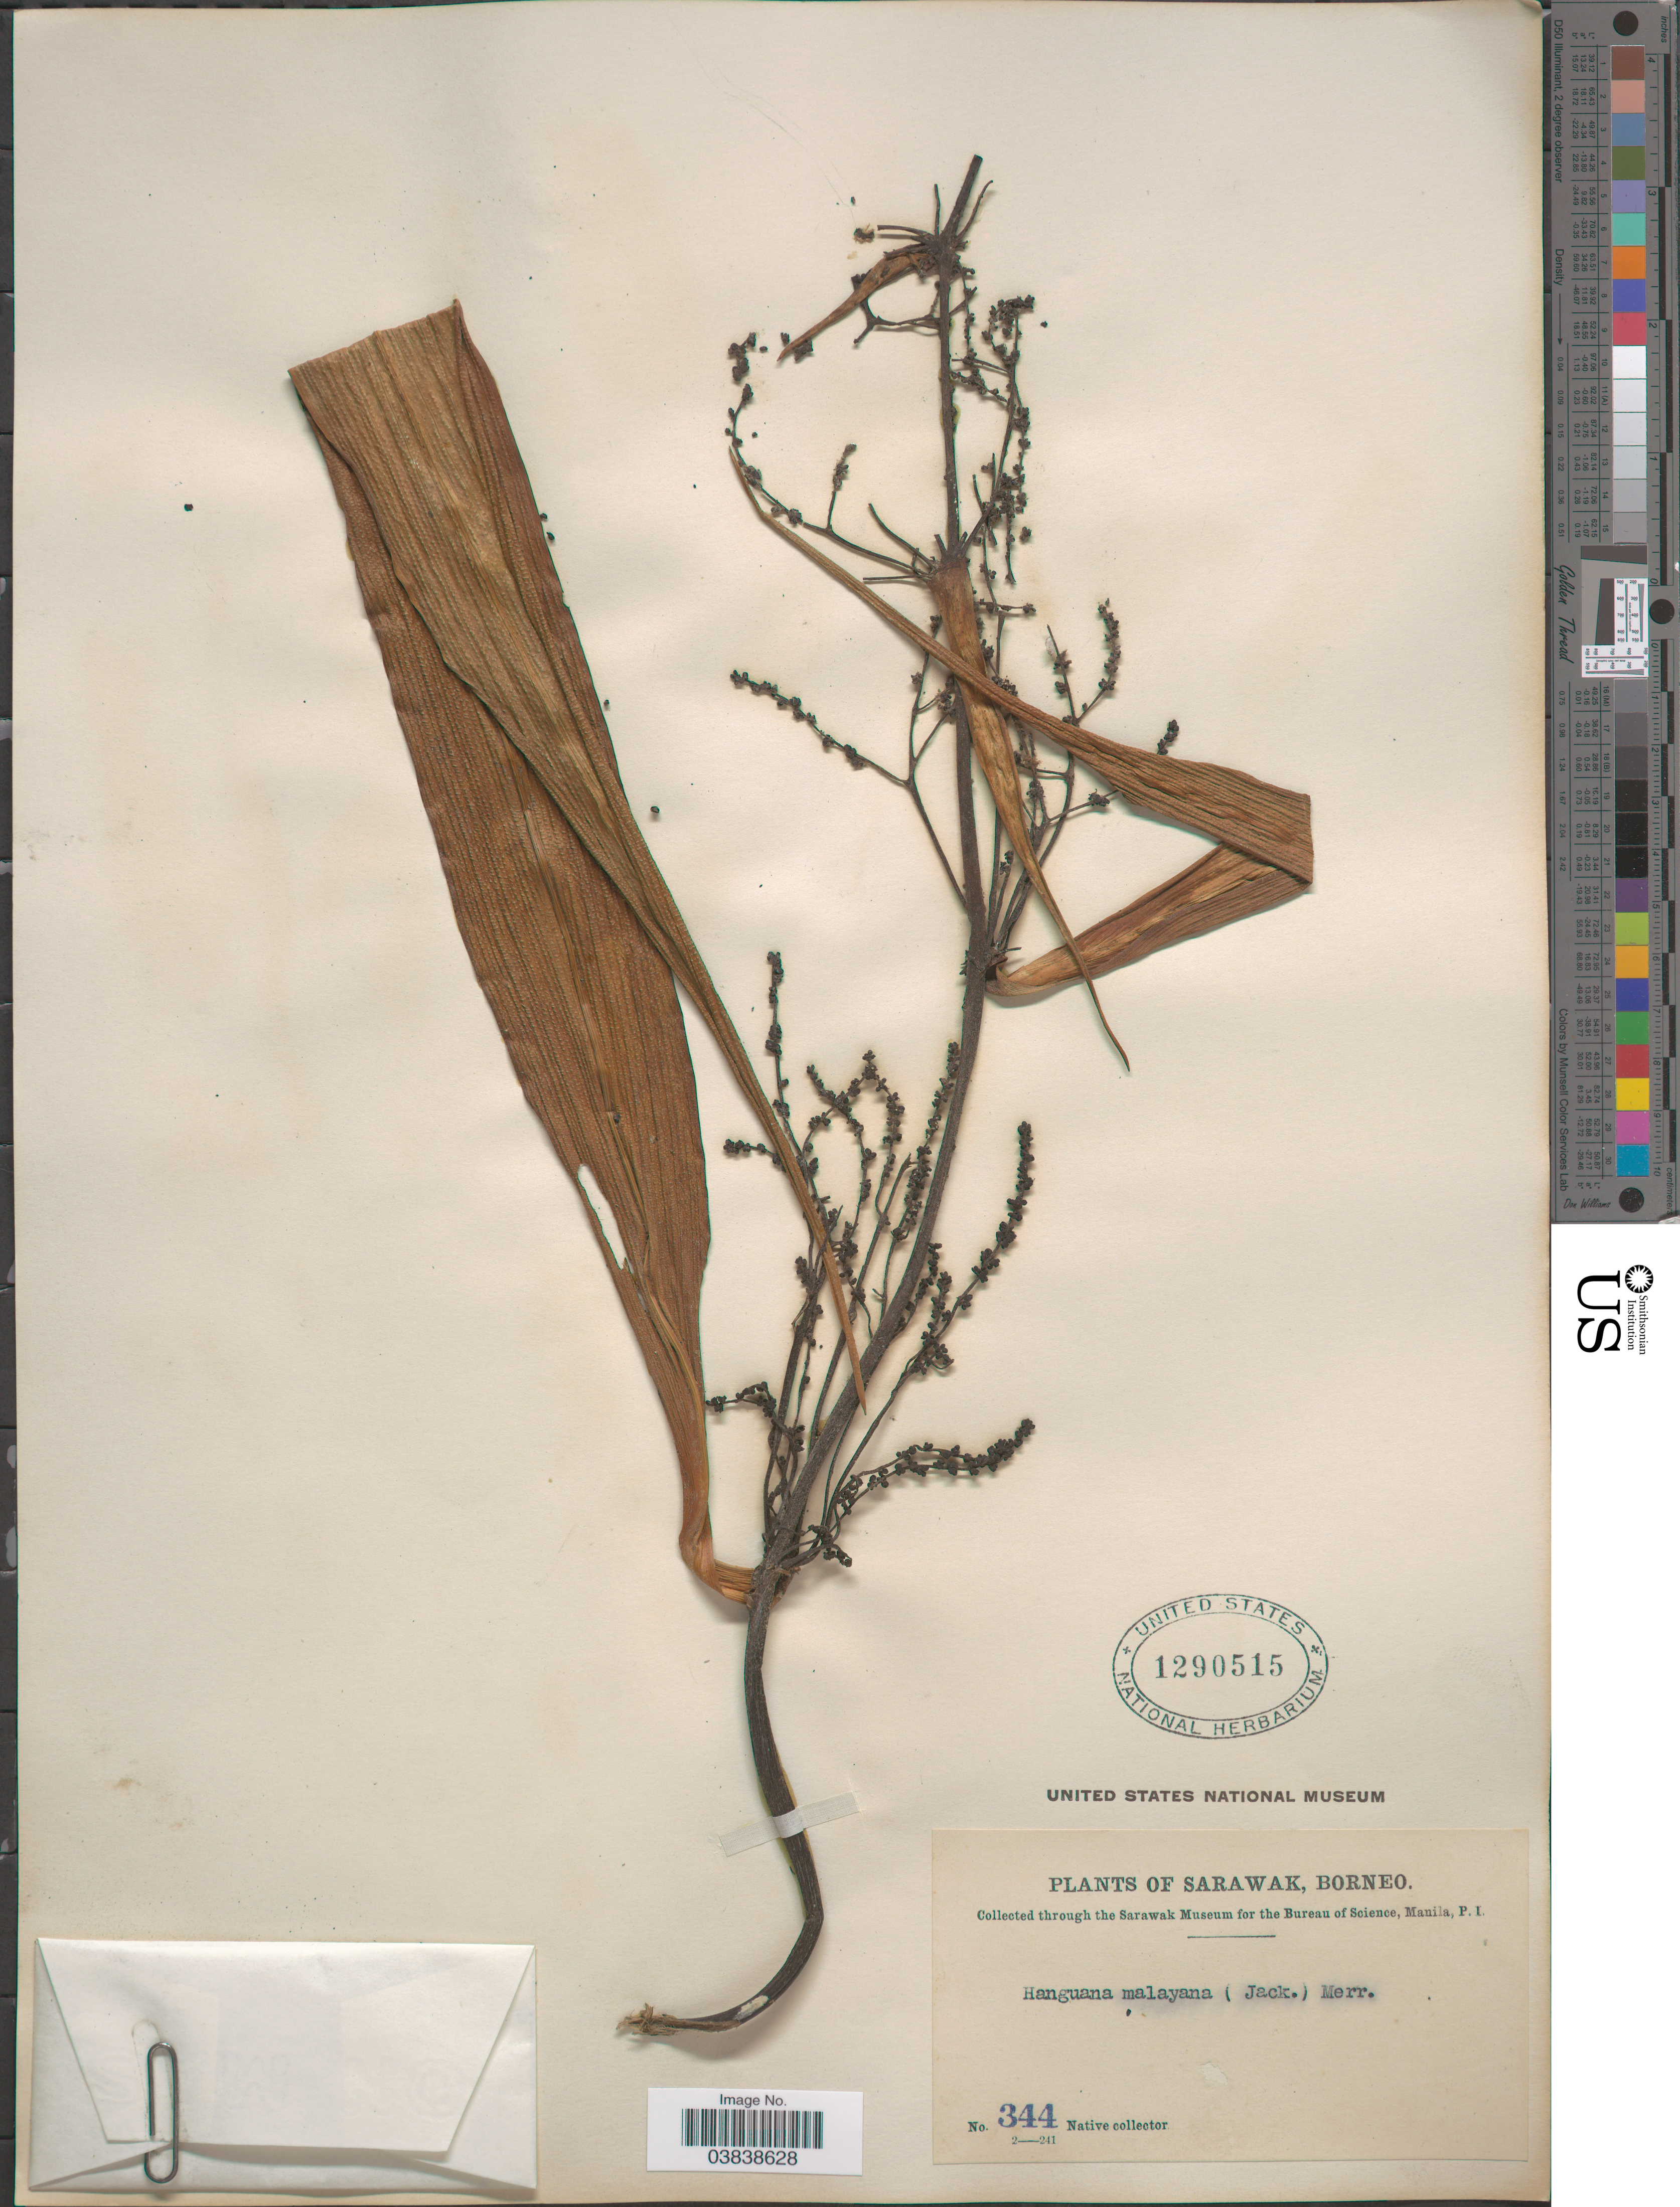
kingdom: Plantae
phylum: Tracheophyta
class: Liliopsida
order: Commelinales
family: Hanguanaceae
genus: Hanguana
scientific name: Hanguana malayana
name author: (Jack) Merr.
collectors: Native collector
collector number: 344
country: Malaysia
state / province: Sarawak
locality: Borneo.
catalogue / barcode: US 1290515